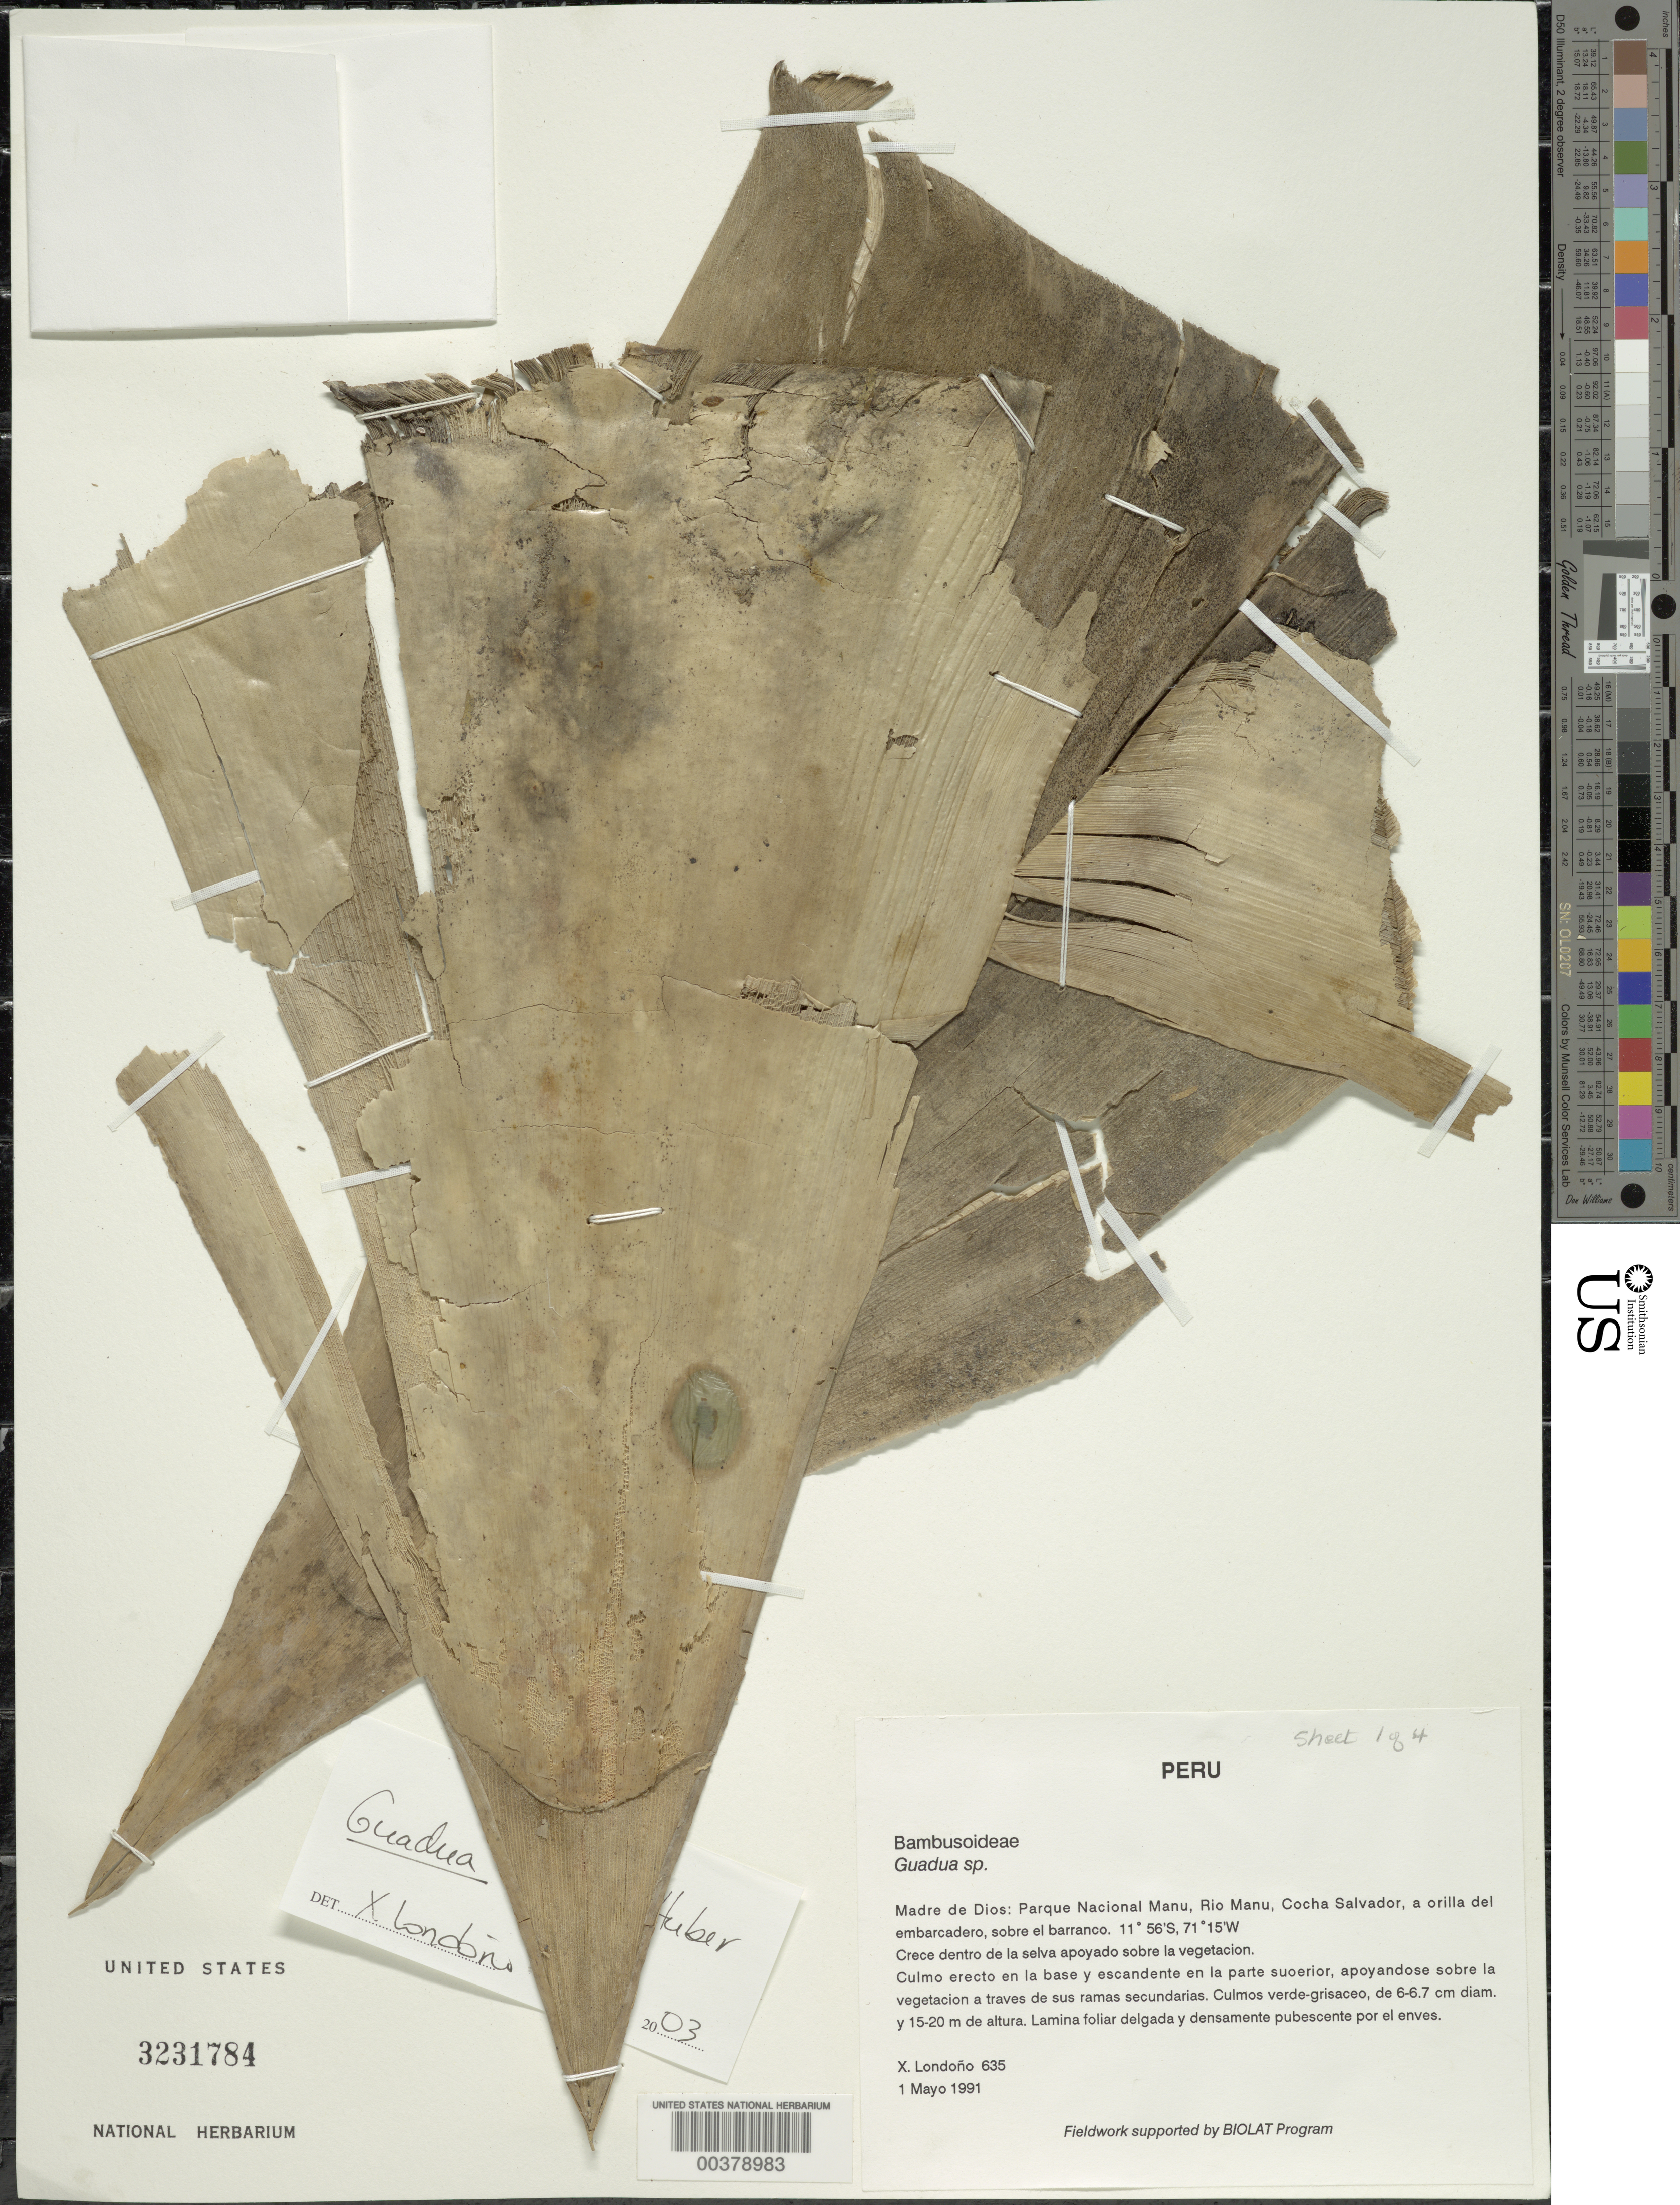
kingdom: Plantae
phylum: Tracheophyta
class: Liliopsida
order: Poales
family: Poaceae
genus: Guadua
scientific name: Guadua sp.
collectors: X. Londoño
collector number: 635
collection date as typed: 01 May 1991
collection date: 1991-05-01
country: Peru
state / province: Madre de Dios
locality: Parque nacional manu, rio manu, cocha salvador, a orilla del embarcadero, sobre el barranco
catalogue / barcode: US 3231784